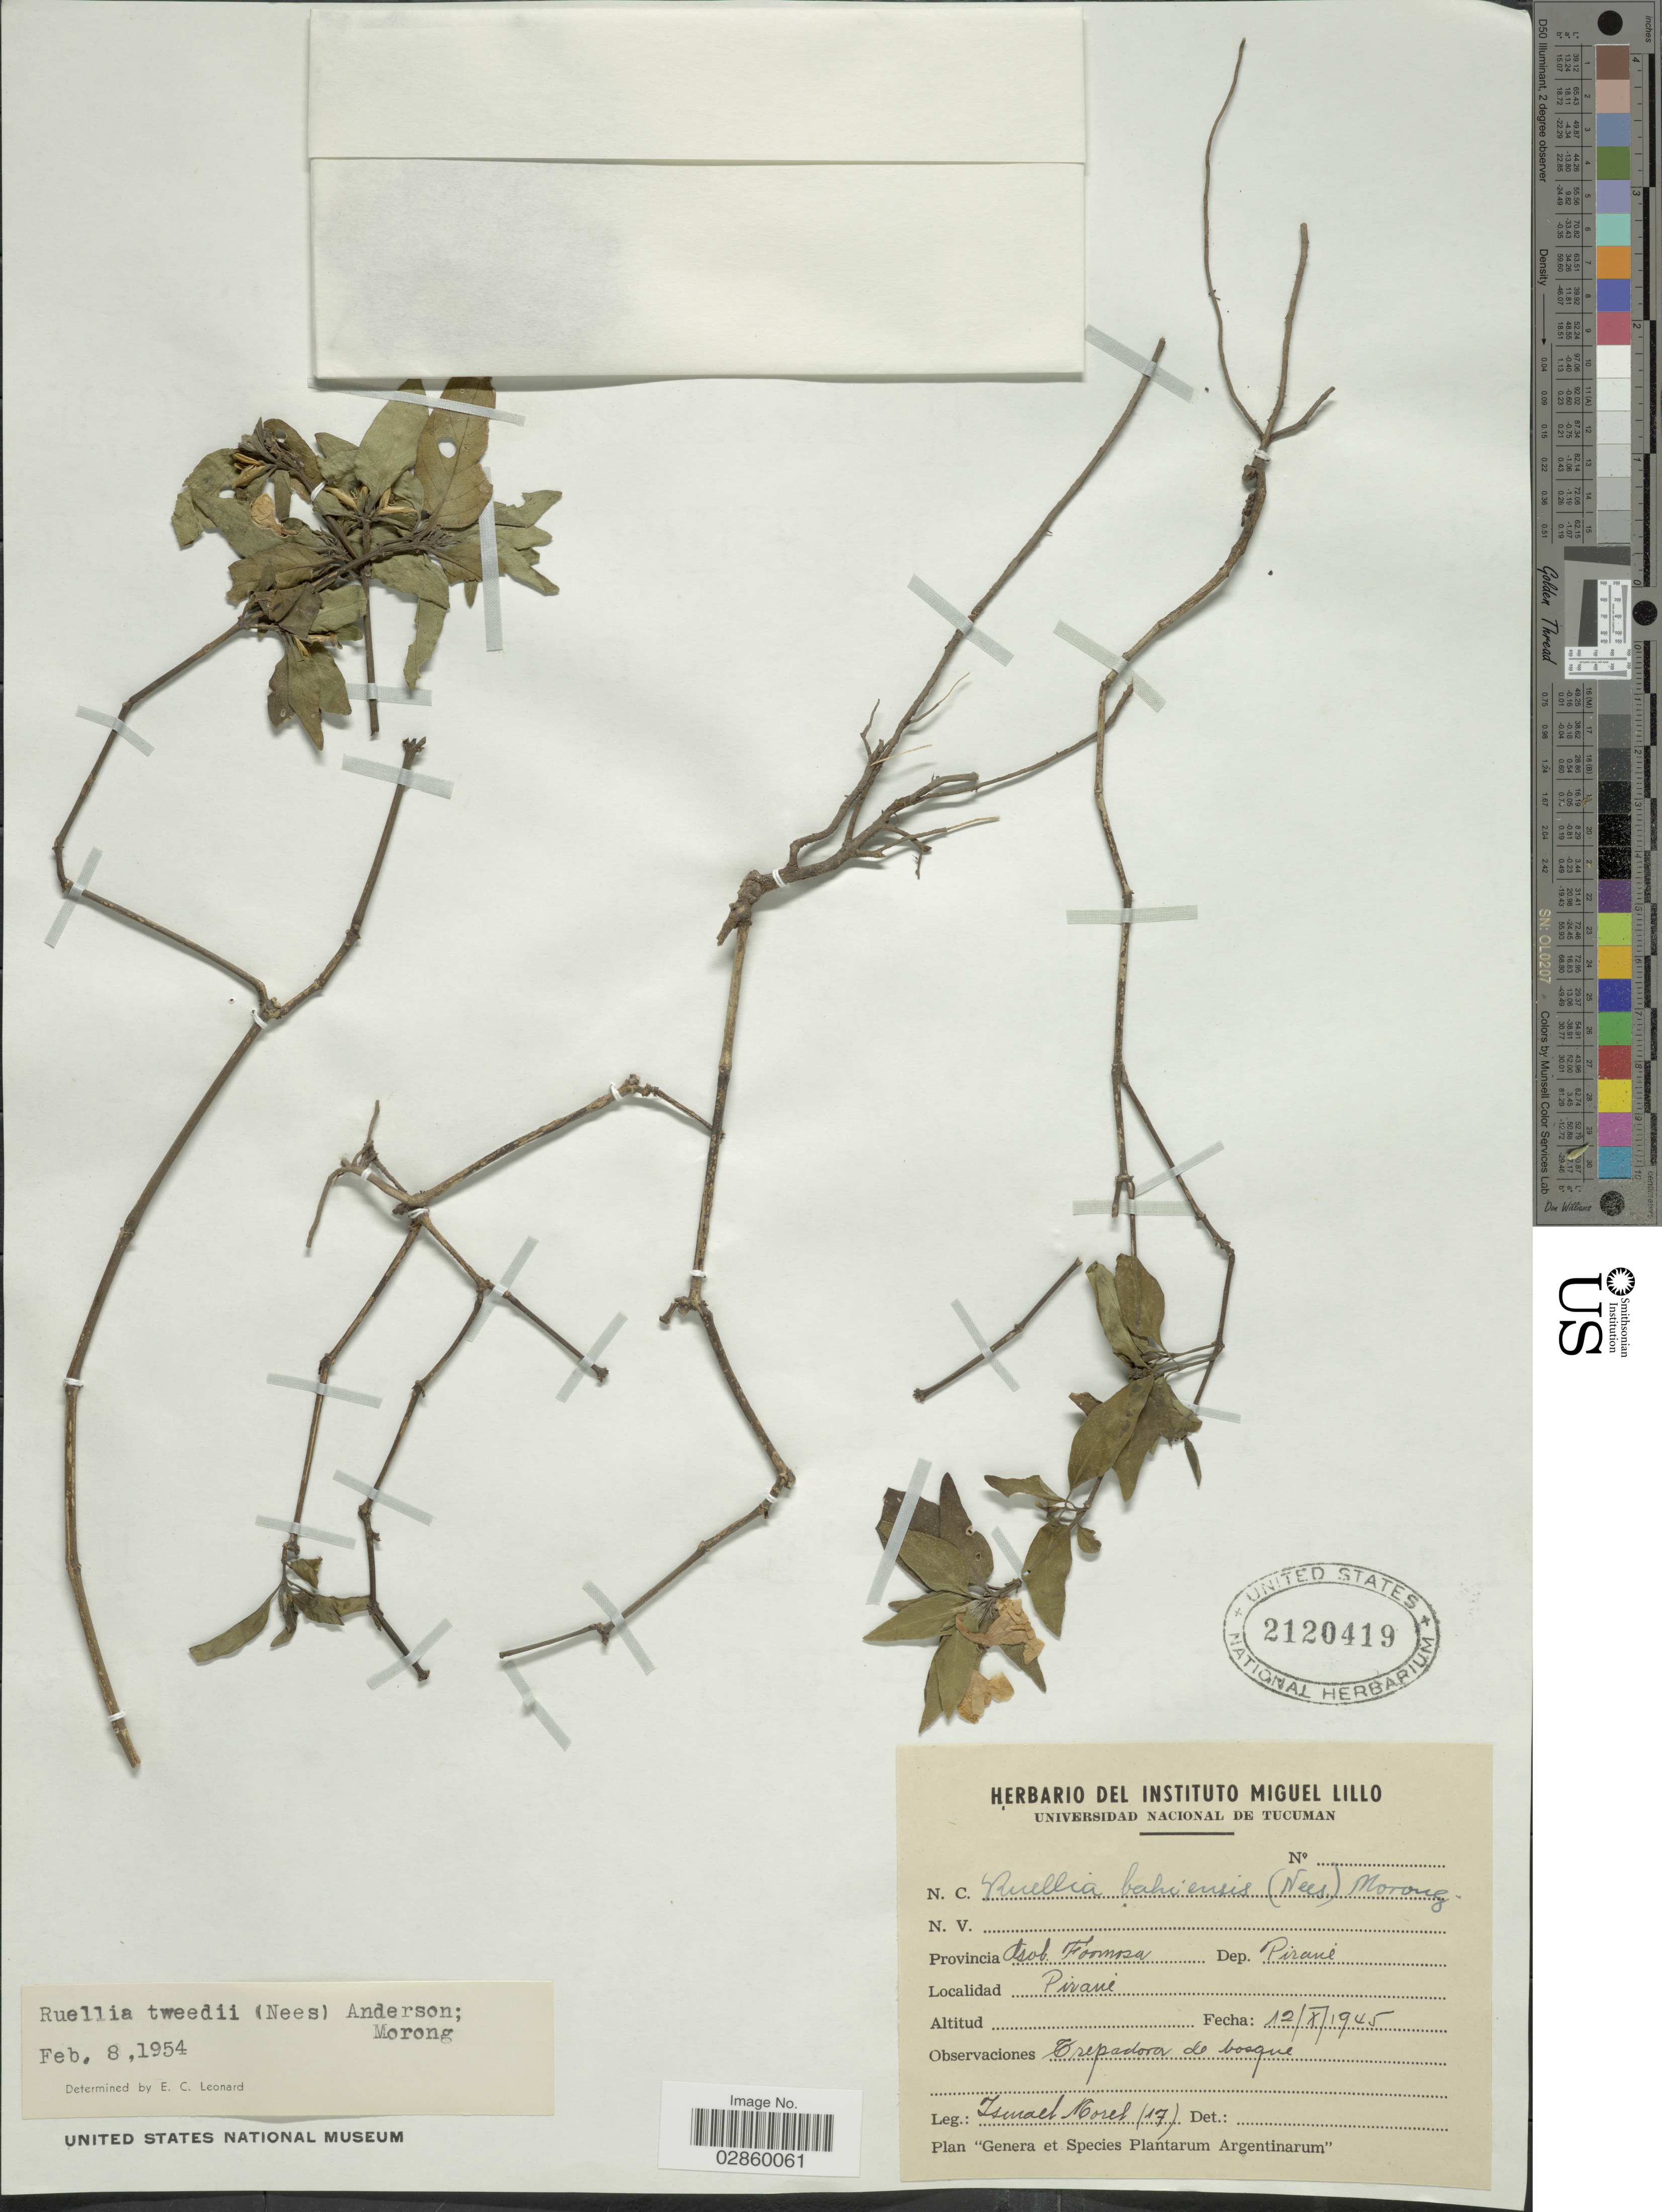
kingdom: Plantae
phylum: Tracheophyta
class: Magnoliopsida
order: Lamiales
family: Acanthaceae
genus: Ruellia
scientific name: Ruellia erythropus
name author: (Nees) Lindau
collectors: I. Morel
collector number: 17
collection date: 1945-10-12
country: Argentina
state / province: Formosa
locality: Gob. Formosa, Dep. Pirané, Pirané.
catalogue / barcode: US 2120419